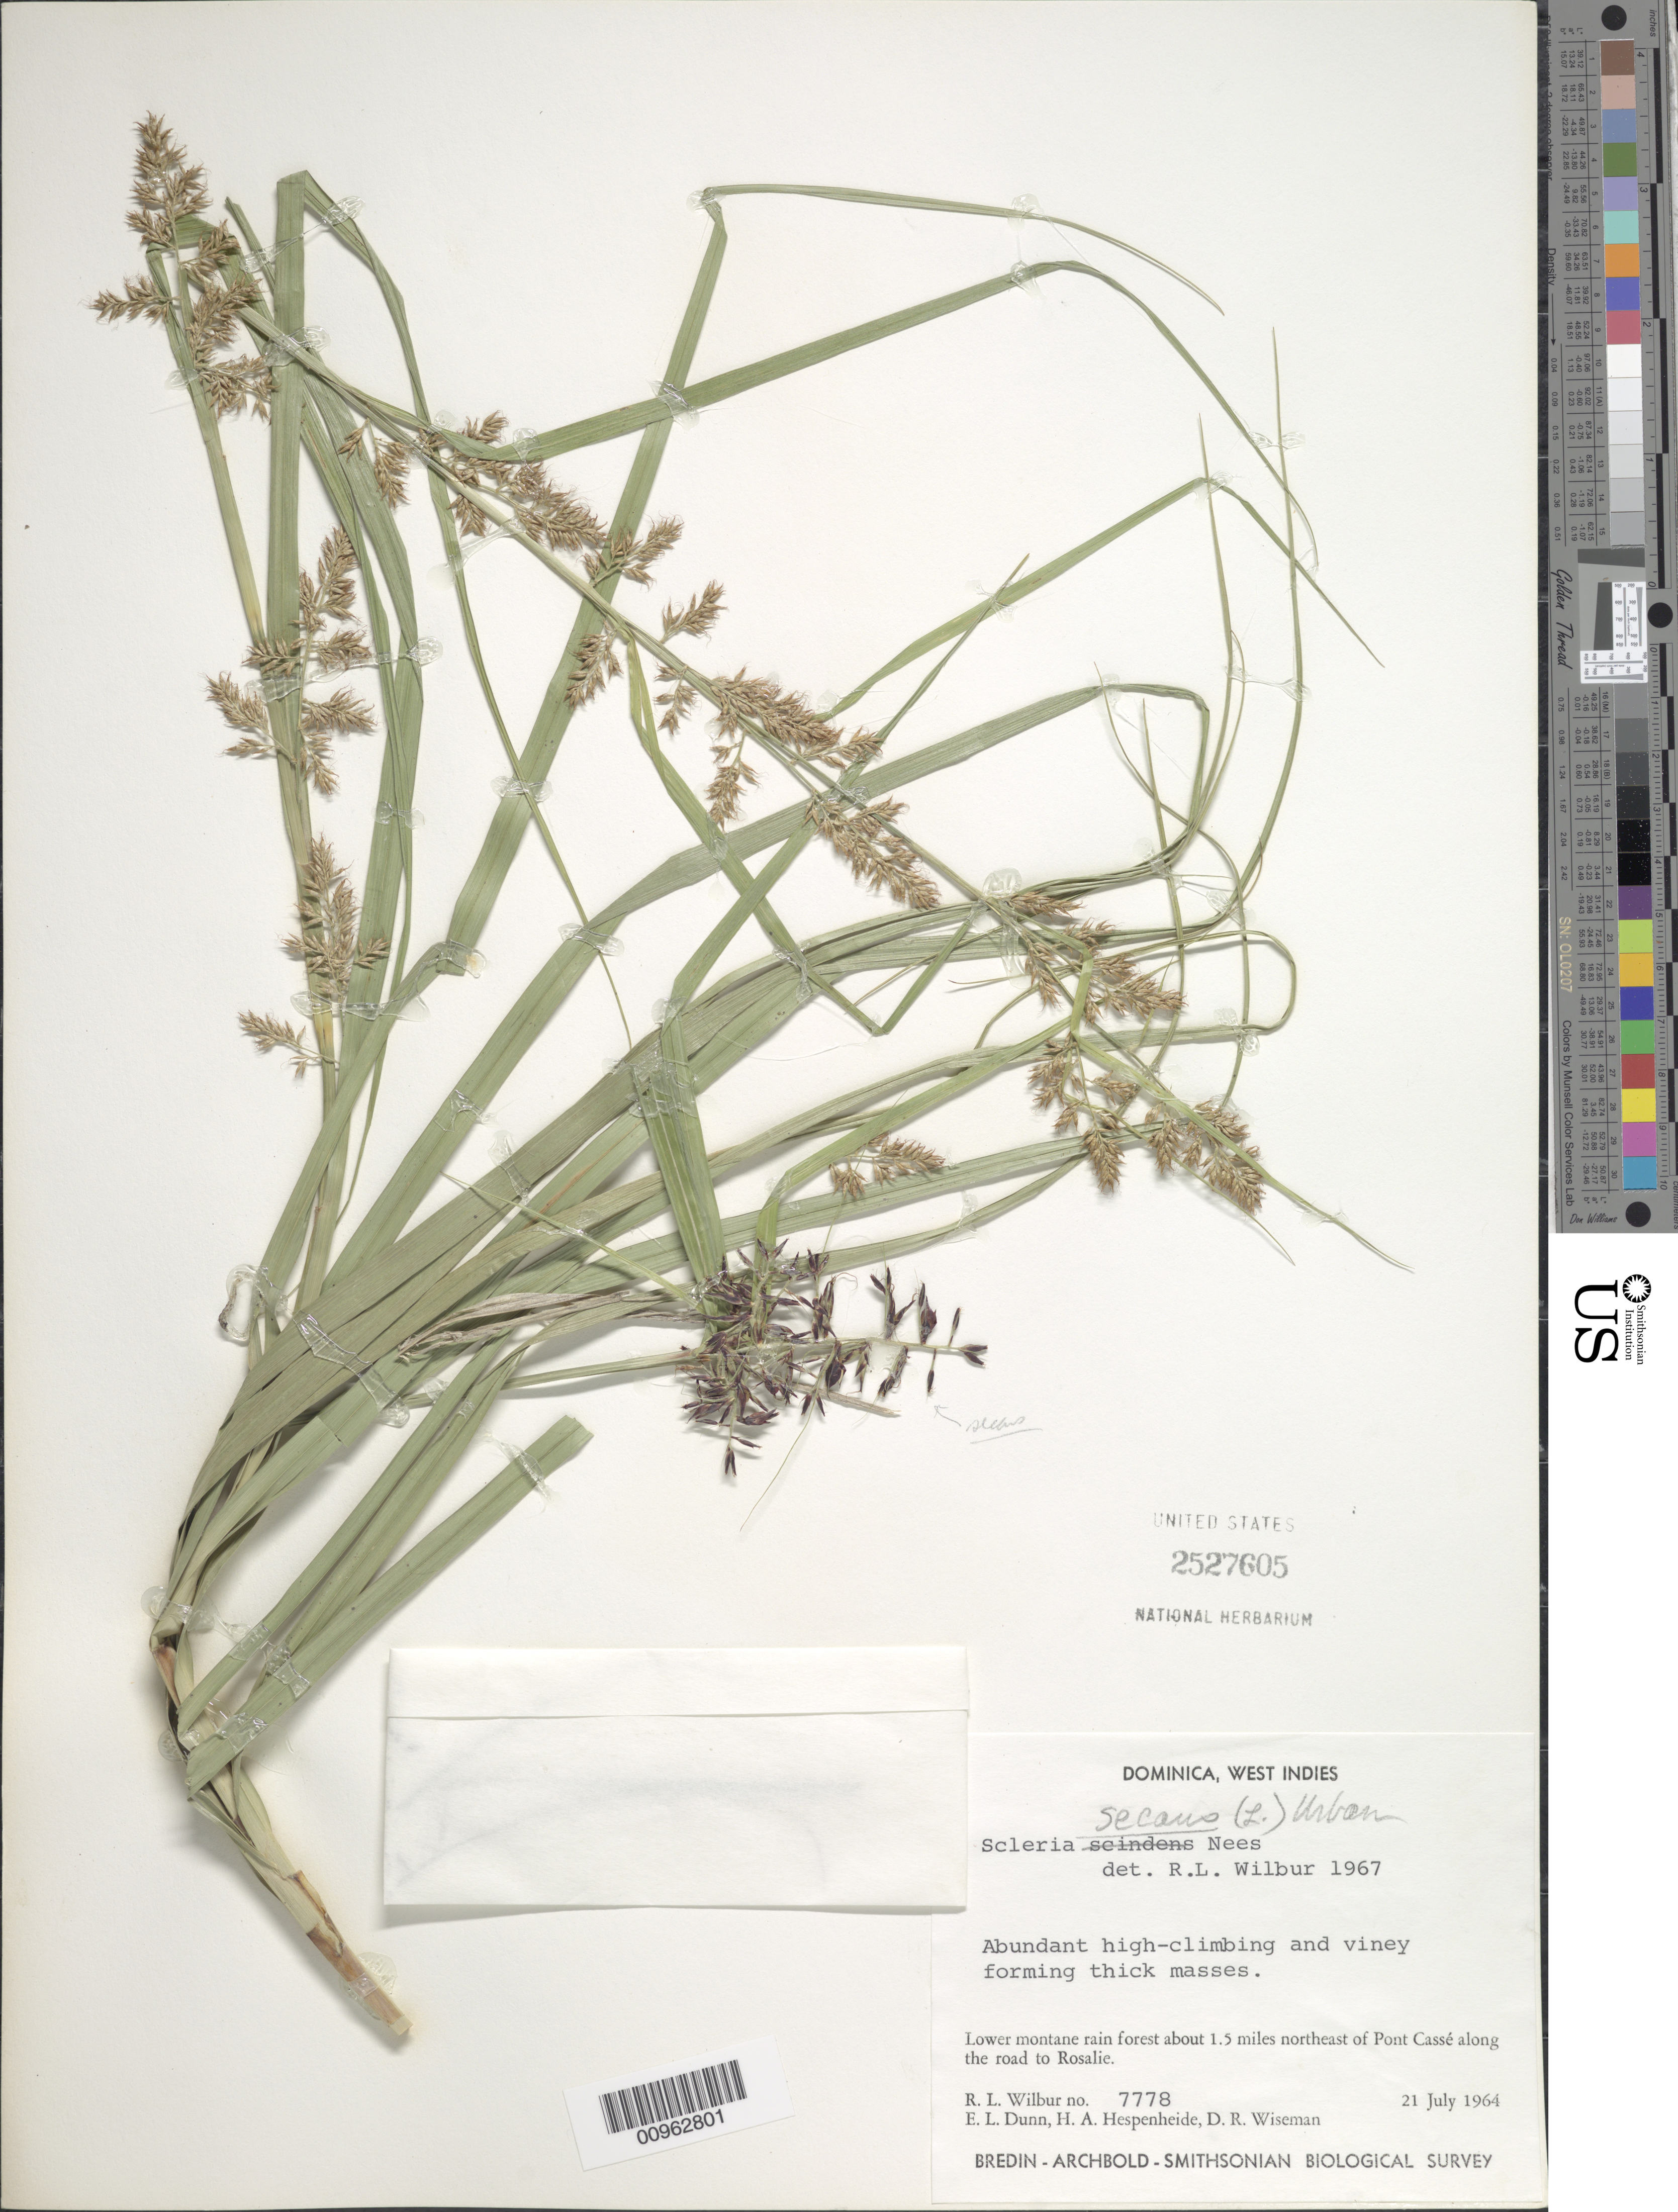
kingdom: Plantae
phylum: Tracheophyta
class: Liliopsida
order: Poales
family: Cyperaceae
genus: Scleria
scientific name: Scleria secans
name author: (L.) Urb.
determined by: Wilbur, R. L.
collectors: R. L. Wilbur, E. Dunn, H. A. Hespenheide & D. R. Wiseman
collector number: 7778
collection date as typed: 21 Jul 1964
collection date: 1964-07-21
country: Dominica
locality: About 1.5 miles northeast of Pont Cassé along the road to Rosalie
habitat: Lower montane rain forest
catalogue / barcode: US 2527605